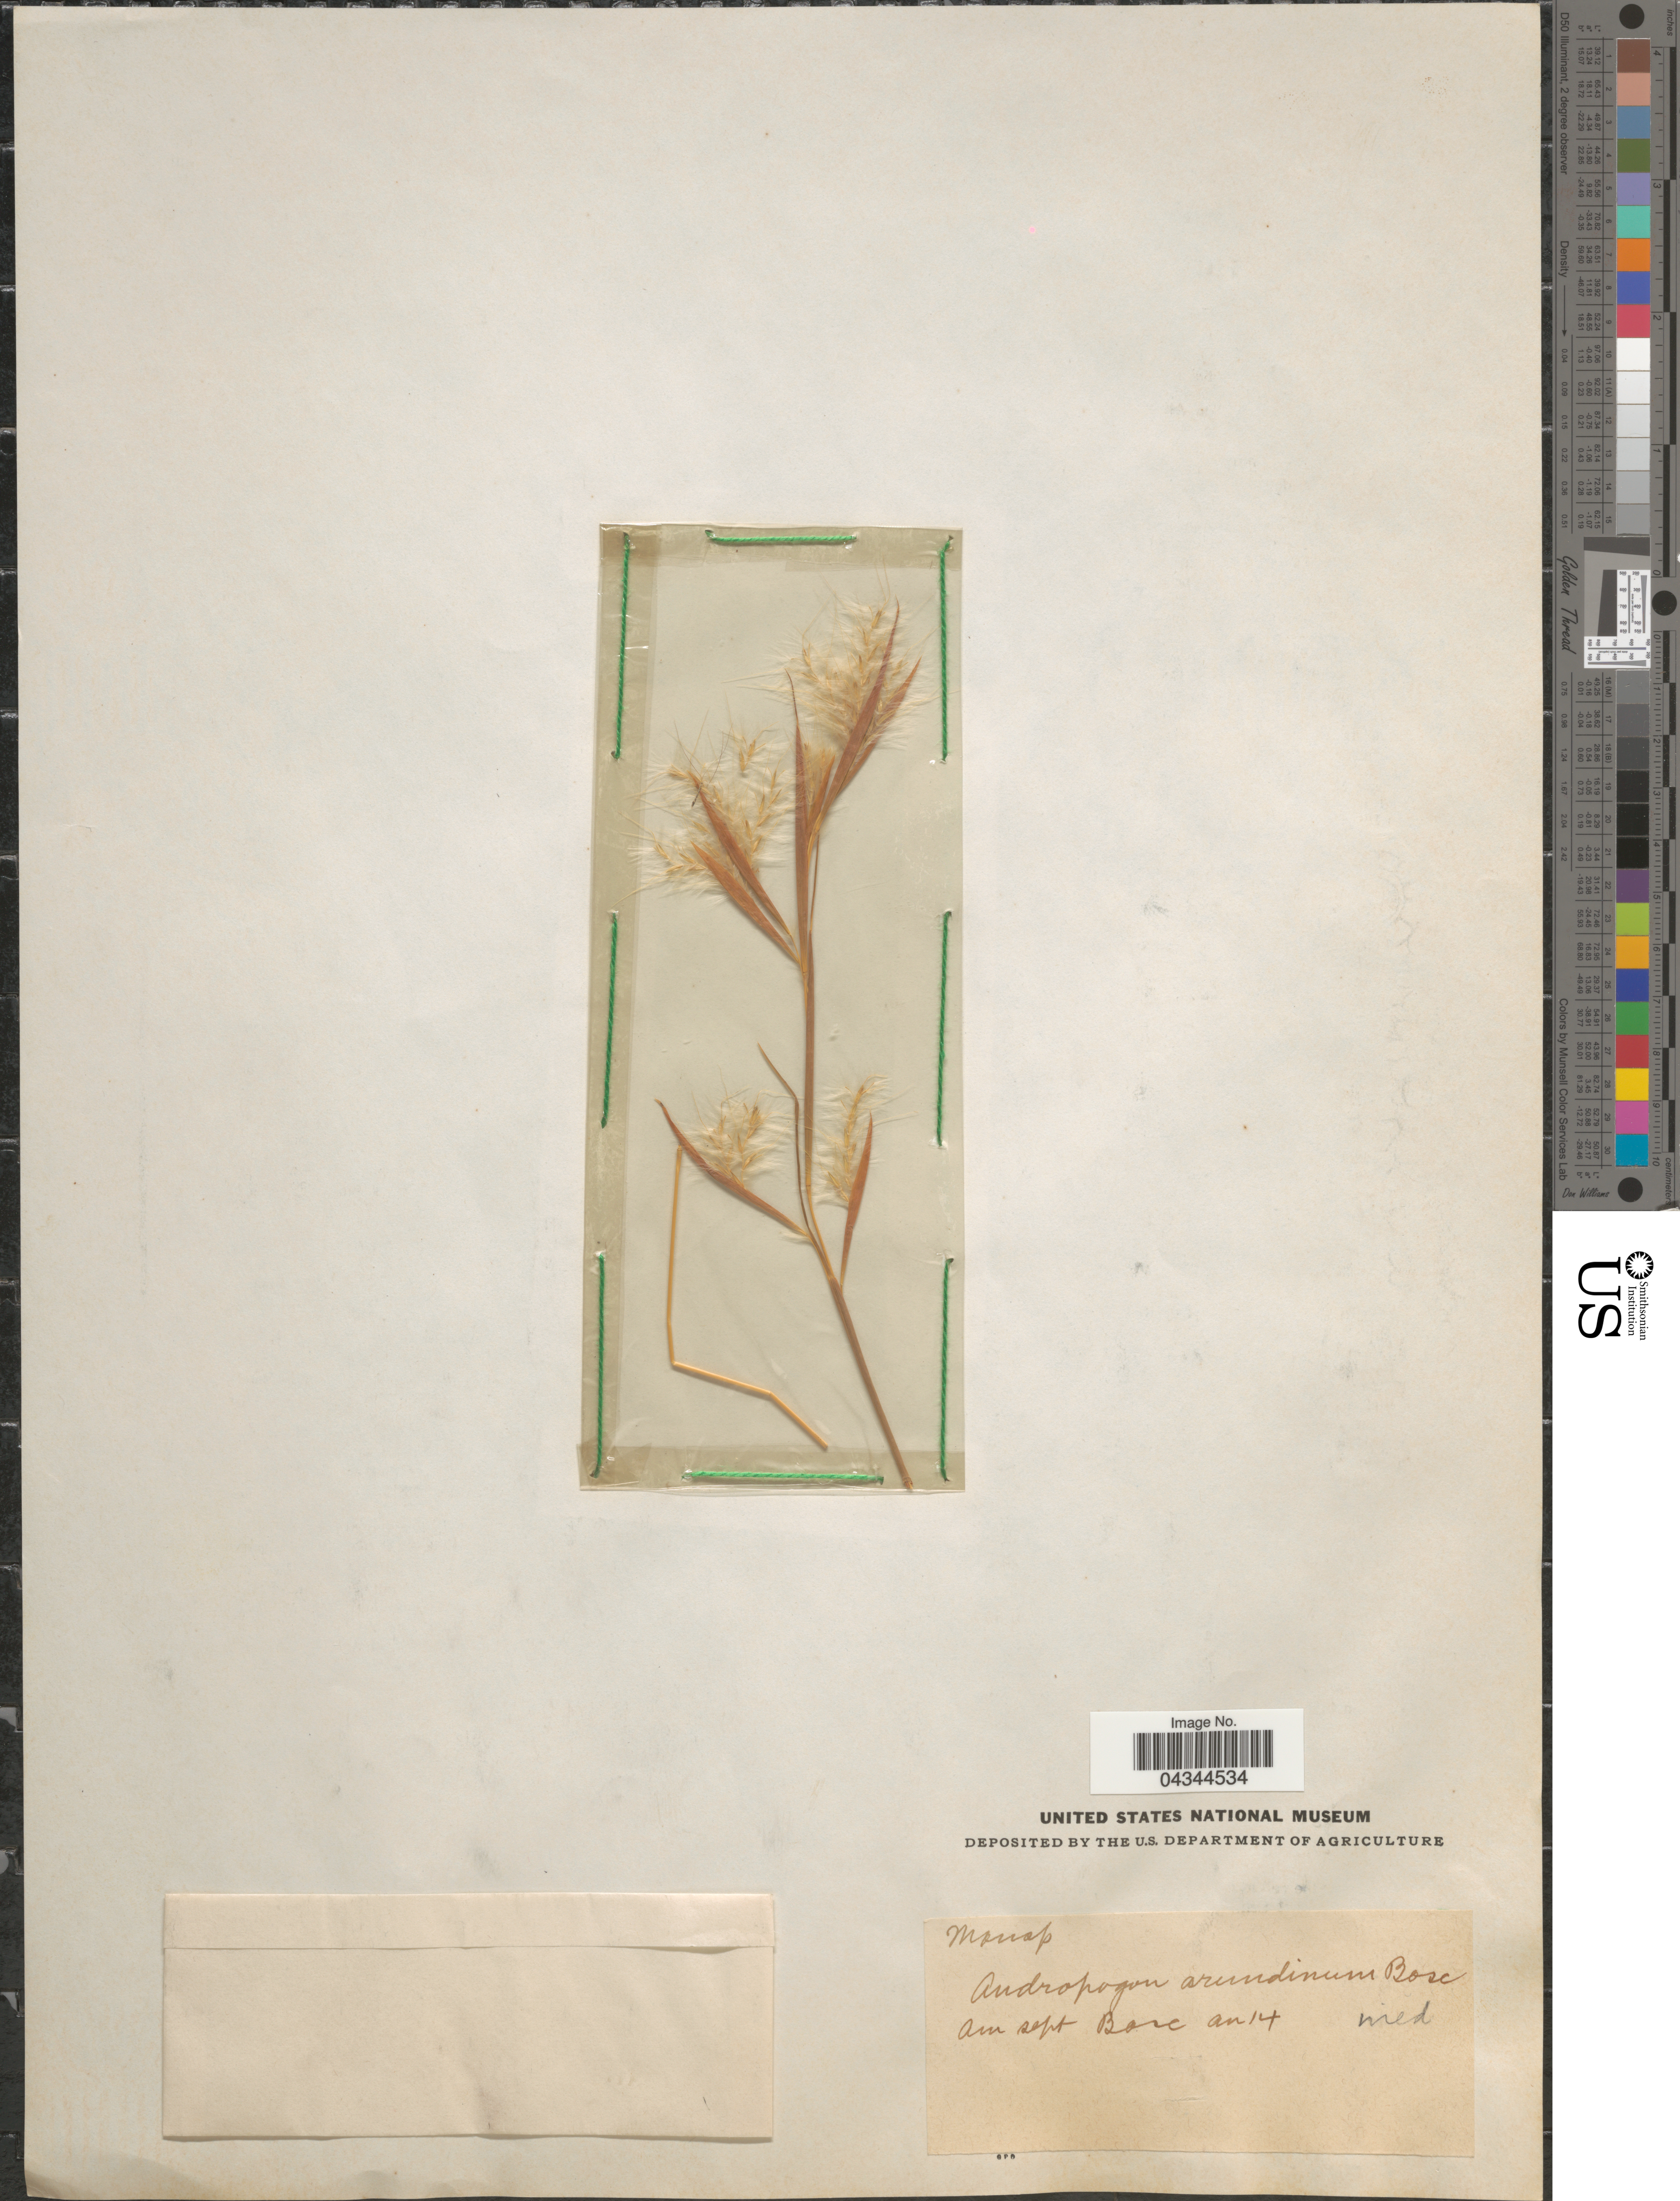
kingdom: Plantae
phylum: Tracheophyta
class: Liliopsida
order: Poales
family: Poaceae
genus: Andropogon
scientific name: Andropogon virginicus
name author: L.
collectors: Bosc